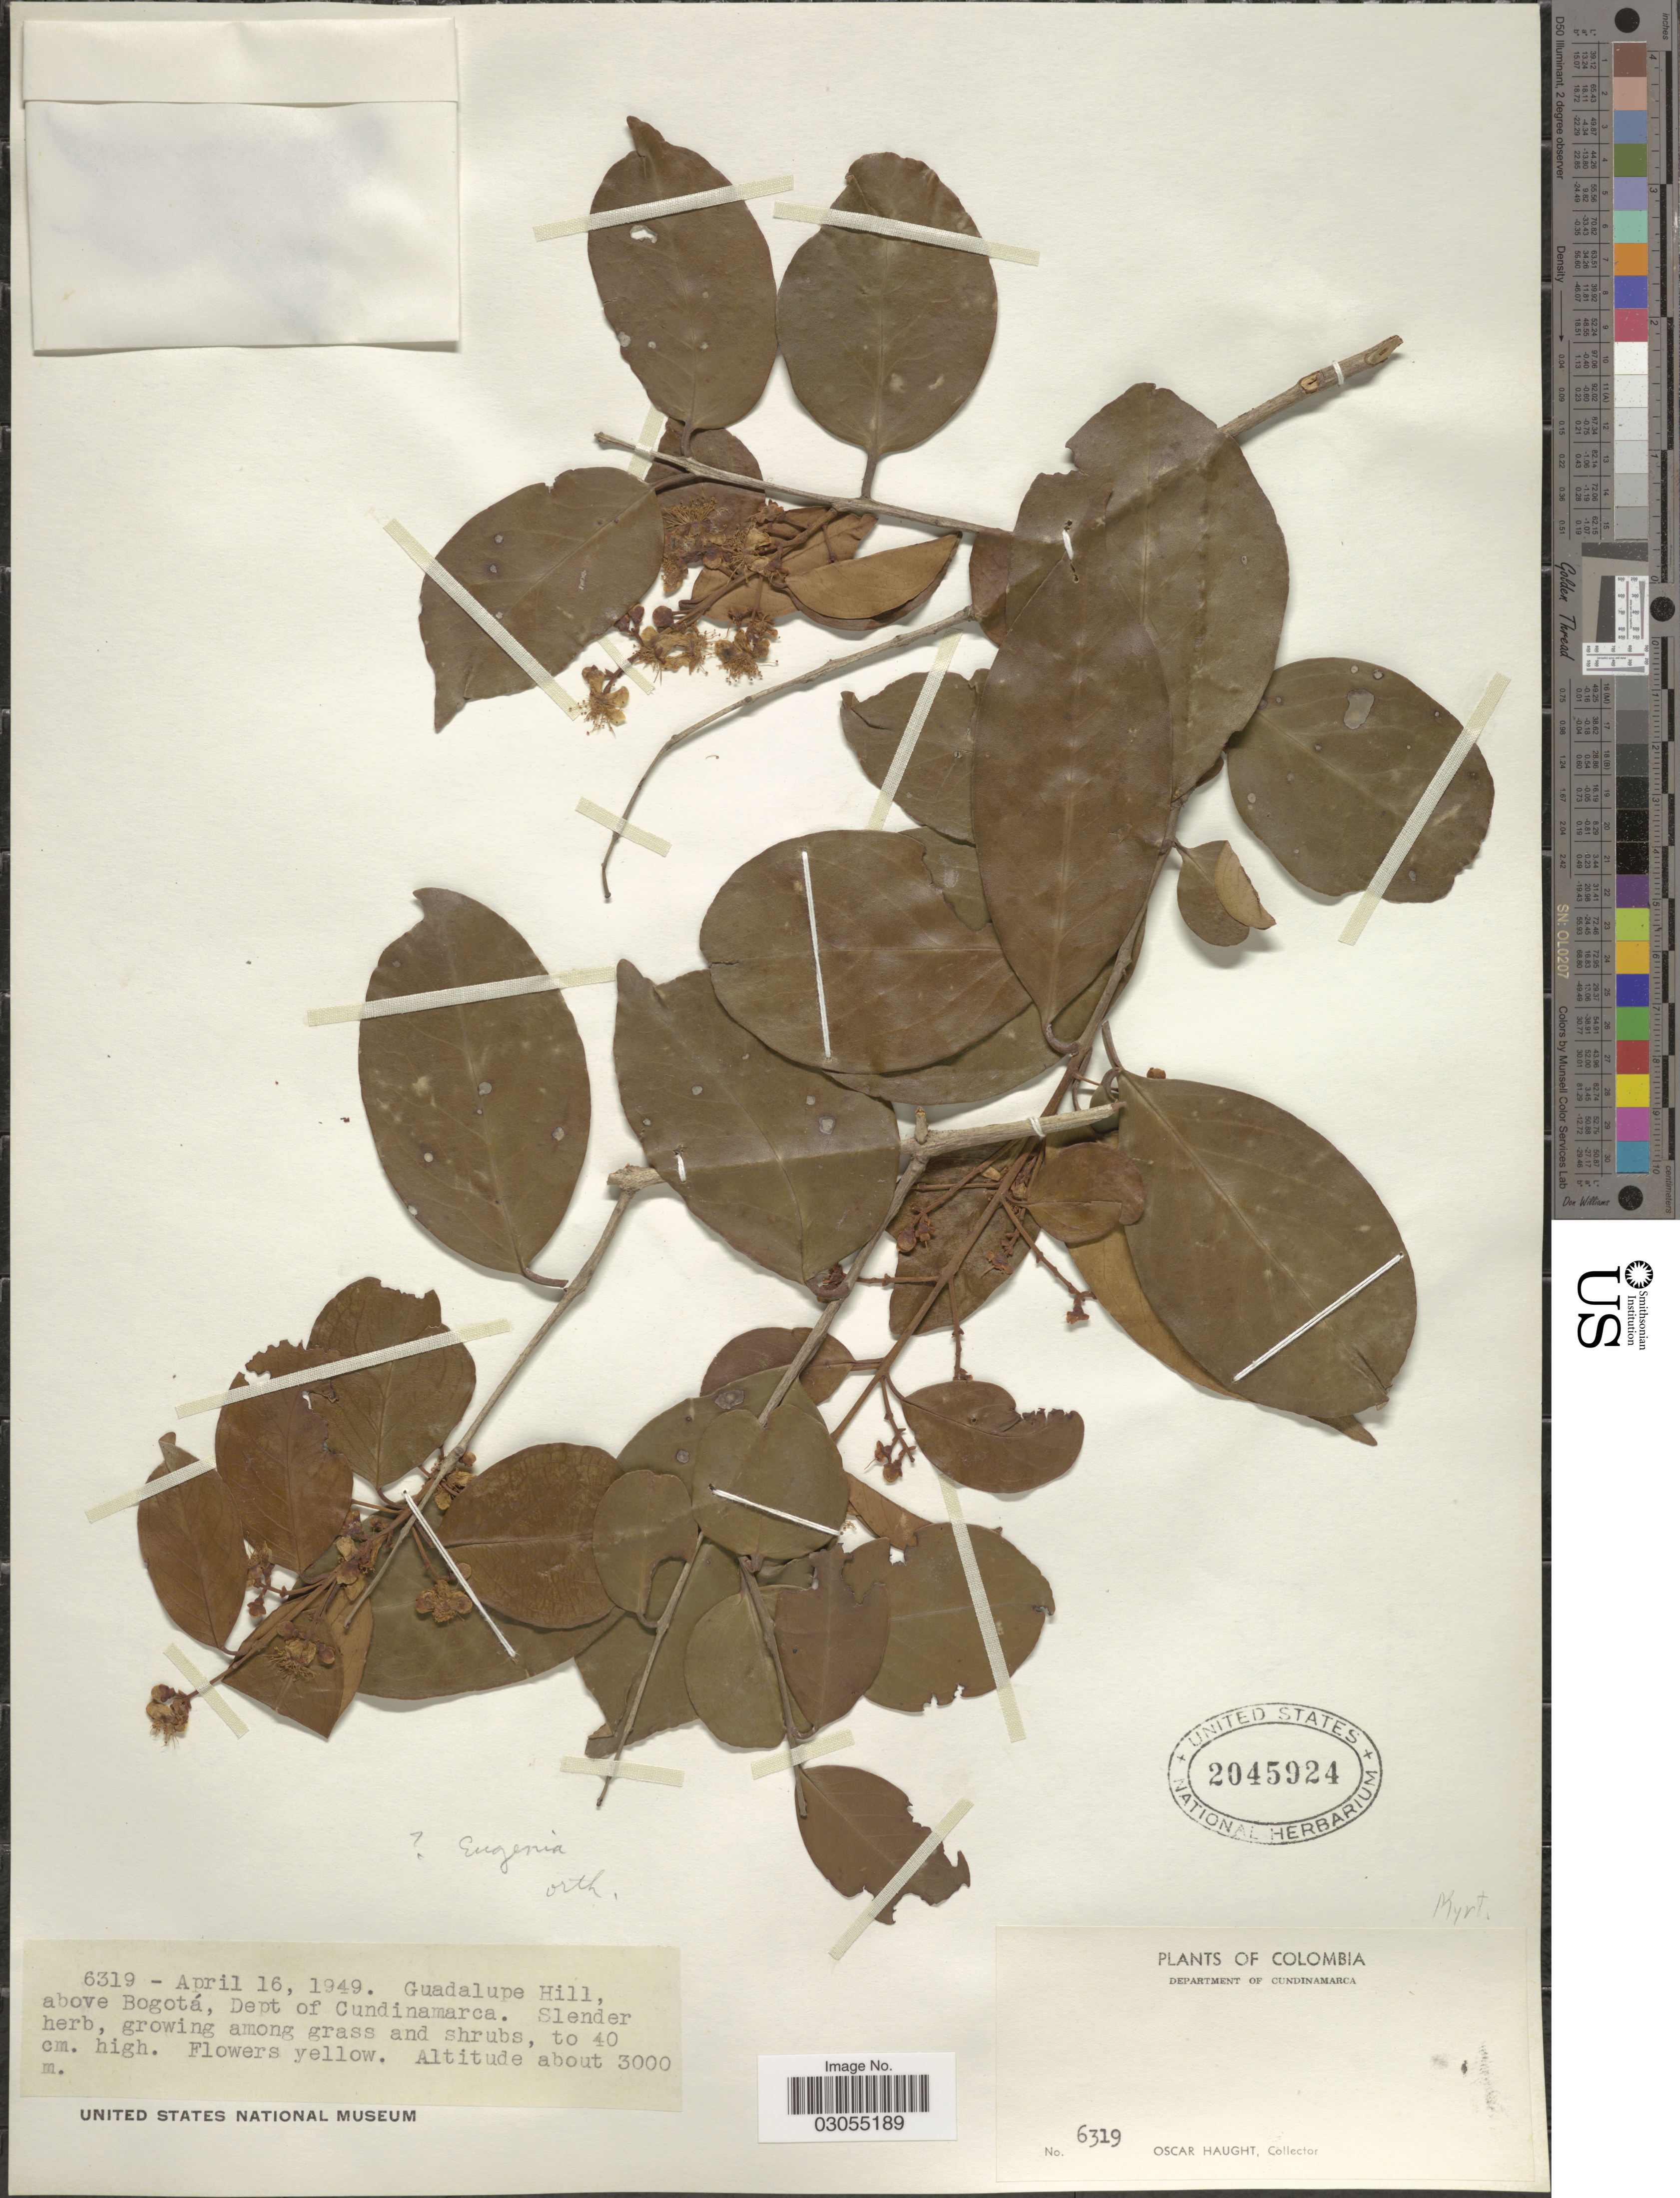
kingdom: Plantae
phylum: Tracheophyta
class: Magnoliopsida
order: Myrtales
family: Myrtaceae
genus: Eugenia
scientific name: Eugenia sp.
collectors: O. Haught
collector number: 6319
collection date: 1949-04-16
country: Colombia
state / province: Cundinamarca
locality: Guadalupe Hill, above Bogotá, Dept. of Cundinamarca.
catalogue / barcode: US 2045924